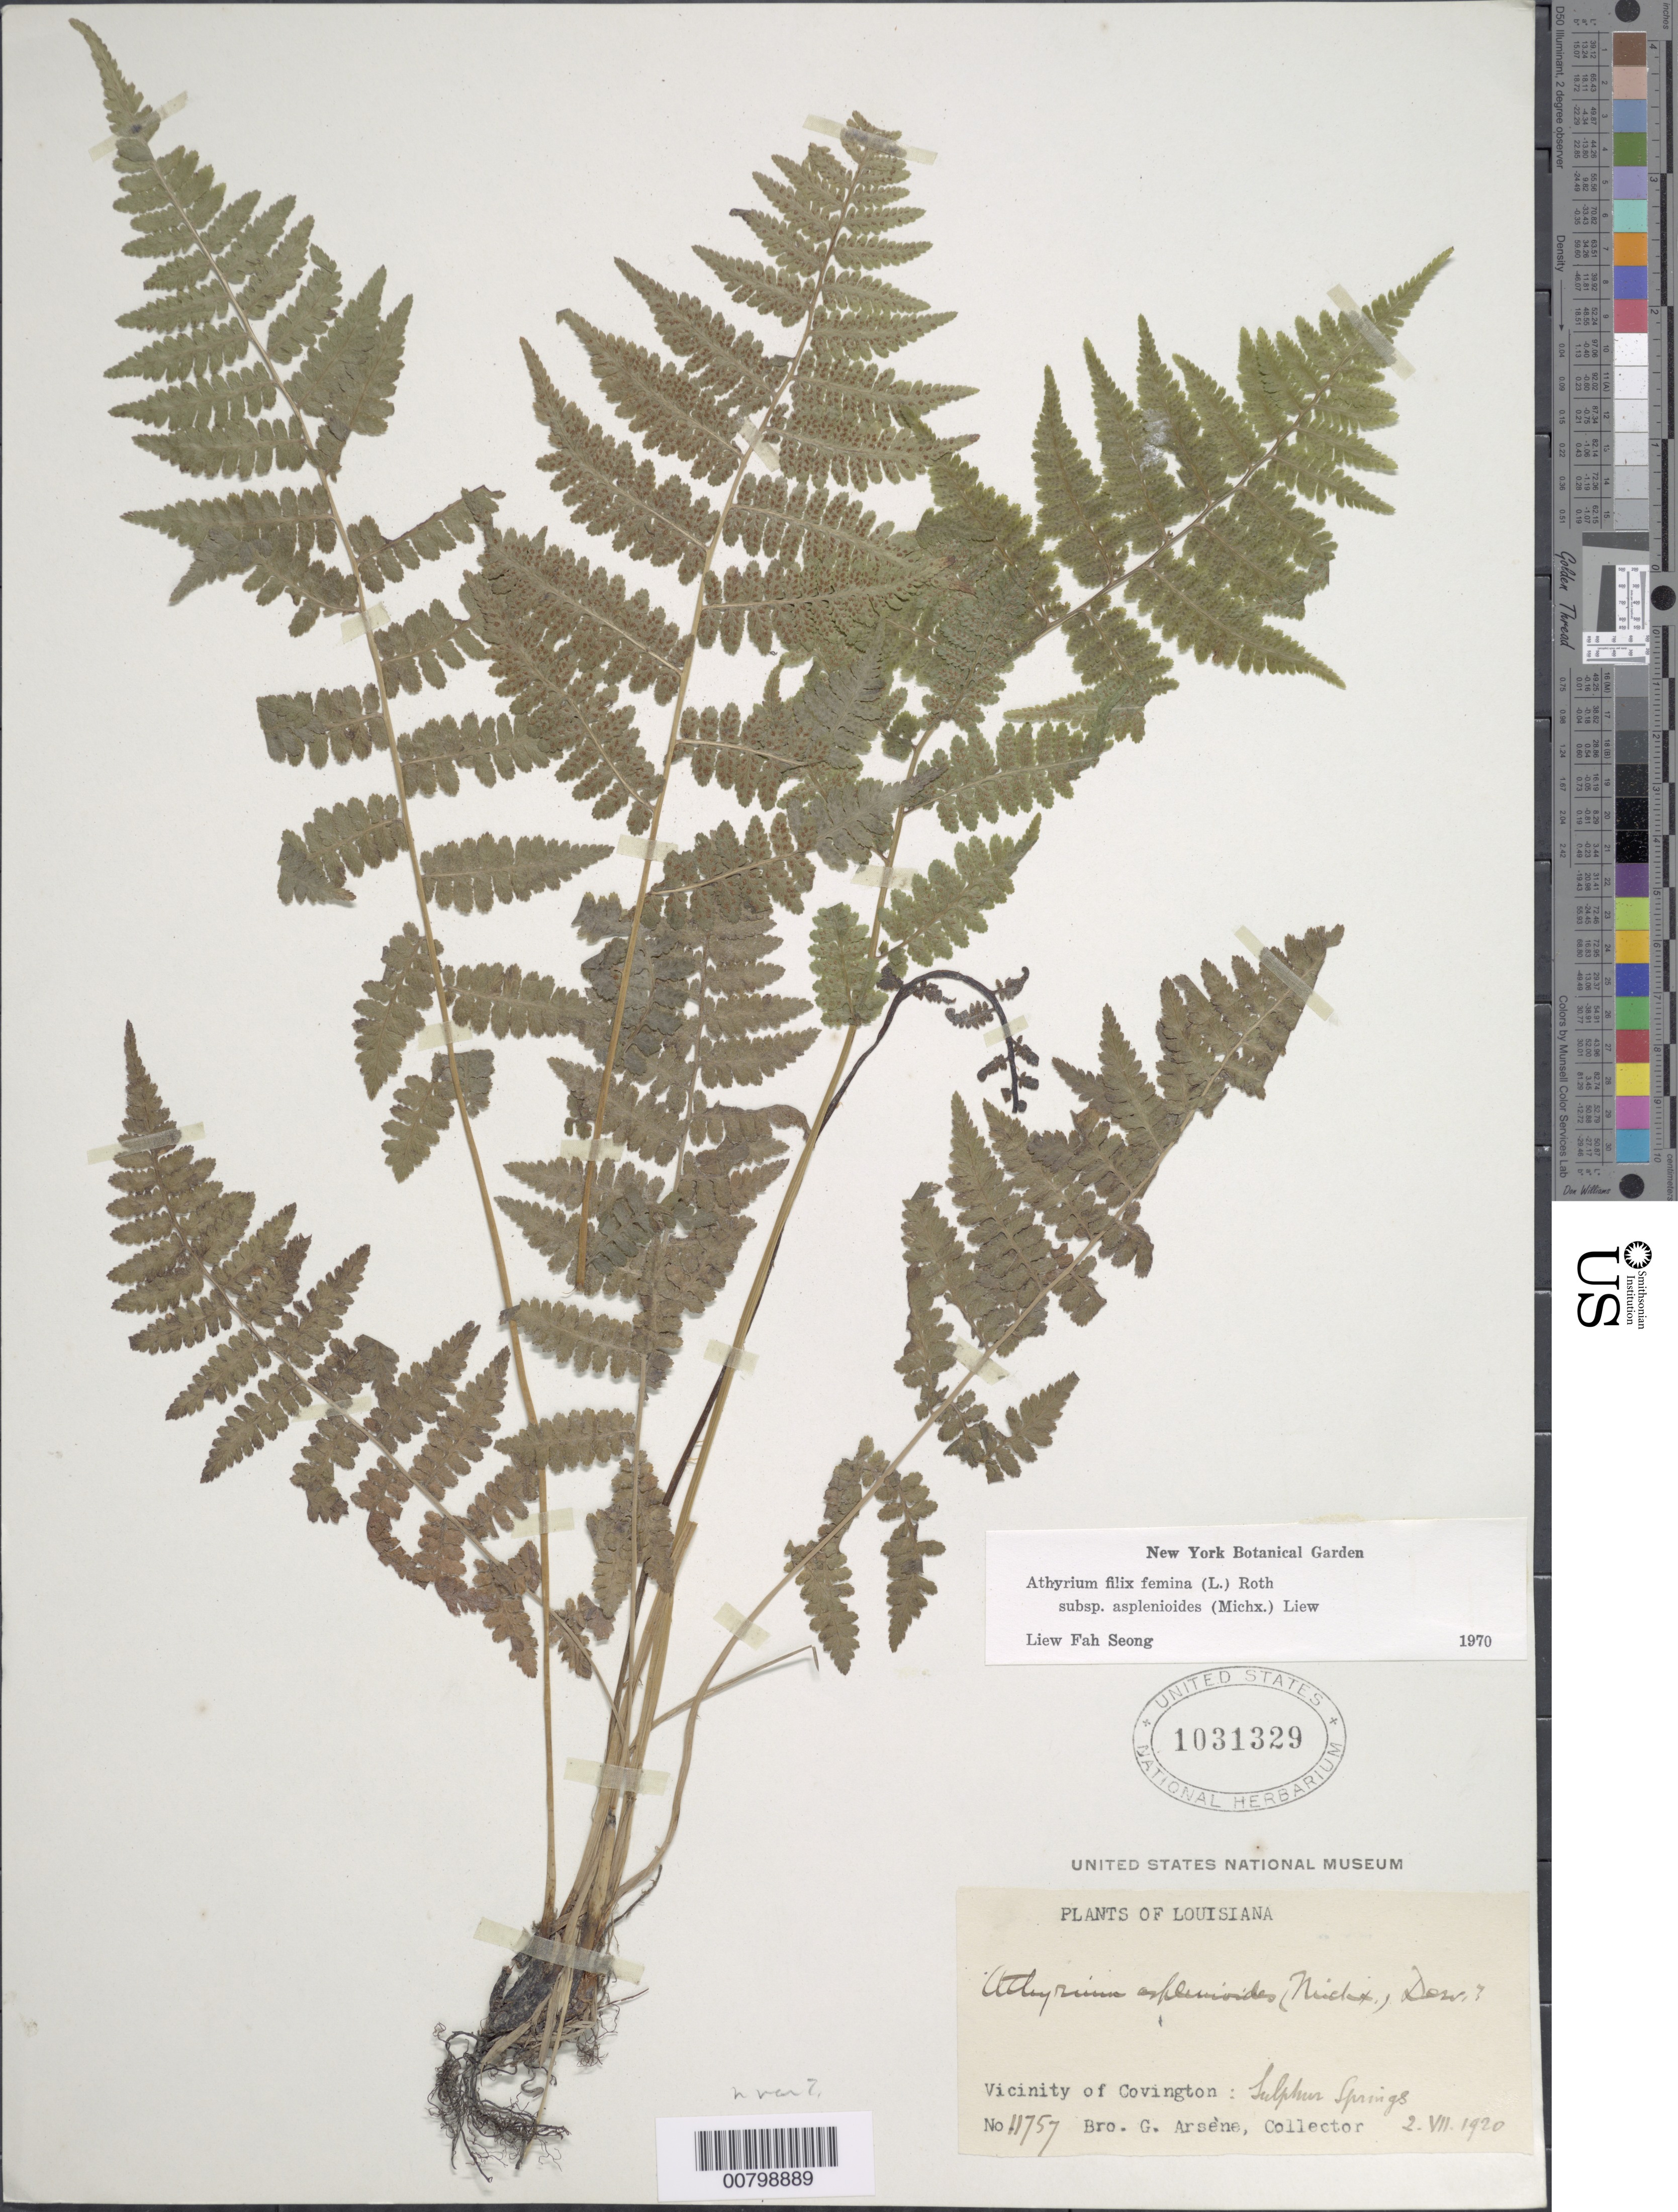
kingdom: Plantae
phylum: Tracheophyta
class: Polypodiopsida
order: Polypodiales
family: Athyriaceae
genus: Athyrium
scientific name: Athyrium filix-femina subsp. asplenioides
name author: (Michx.) Hultén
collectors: Bro. G. Arsène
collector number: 1157*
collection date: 1920-07-02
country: United States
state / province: Louisiana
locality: Vicinity of Covington: Sulphur Springs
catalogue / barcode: US 1031329